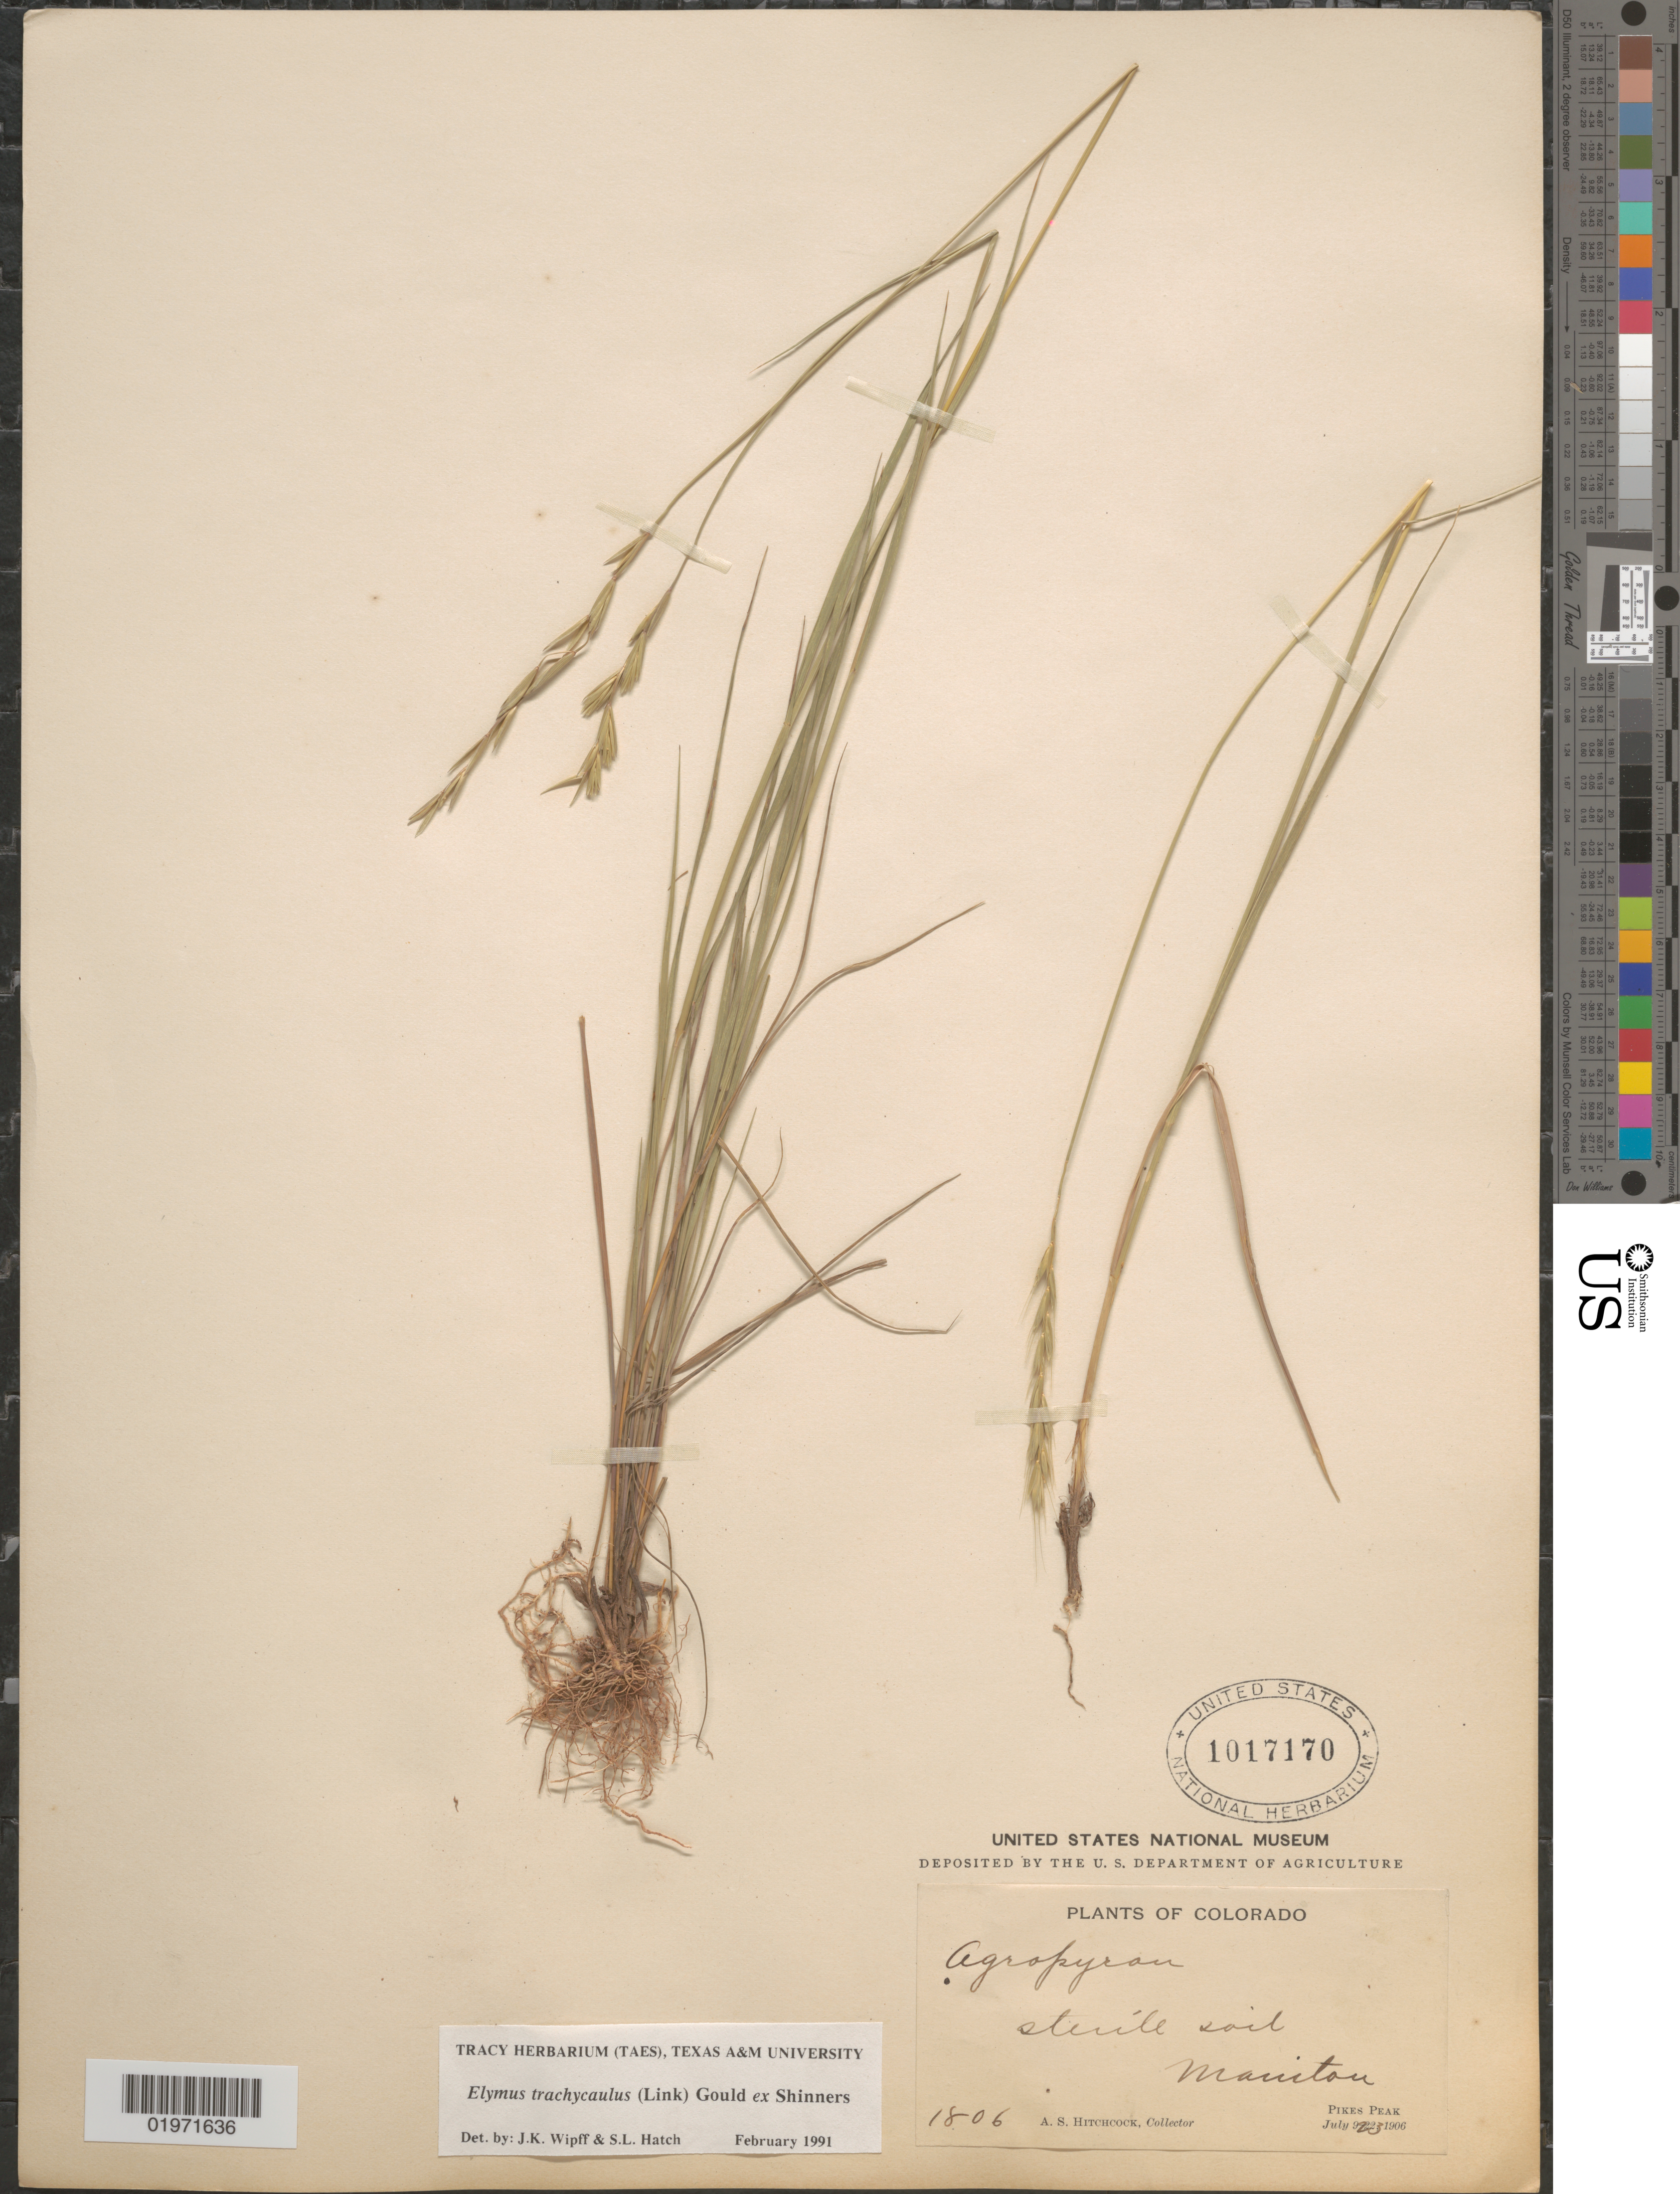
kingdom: Plantae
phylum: Tracheophyta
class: Liliopsida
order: Poales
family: Poaceae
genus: Elymus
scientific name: Elymus trachycaulus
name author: (Link) Gould ex Shinners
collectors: A. S. Hitchcock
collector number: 1806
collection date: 1906-07-23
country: United States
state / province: Colorado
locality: Manitou. Pikes Peak.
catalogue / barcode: US 1017170